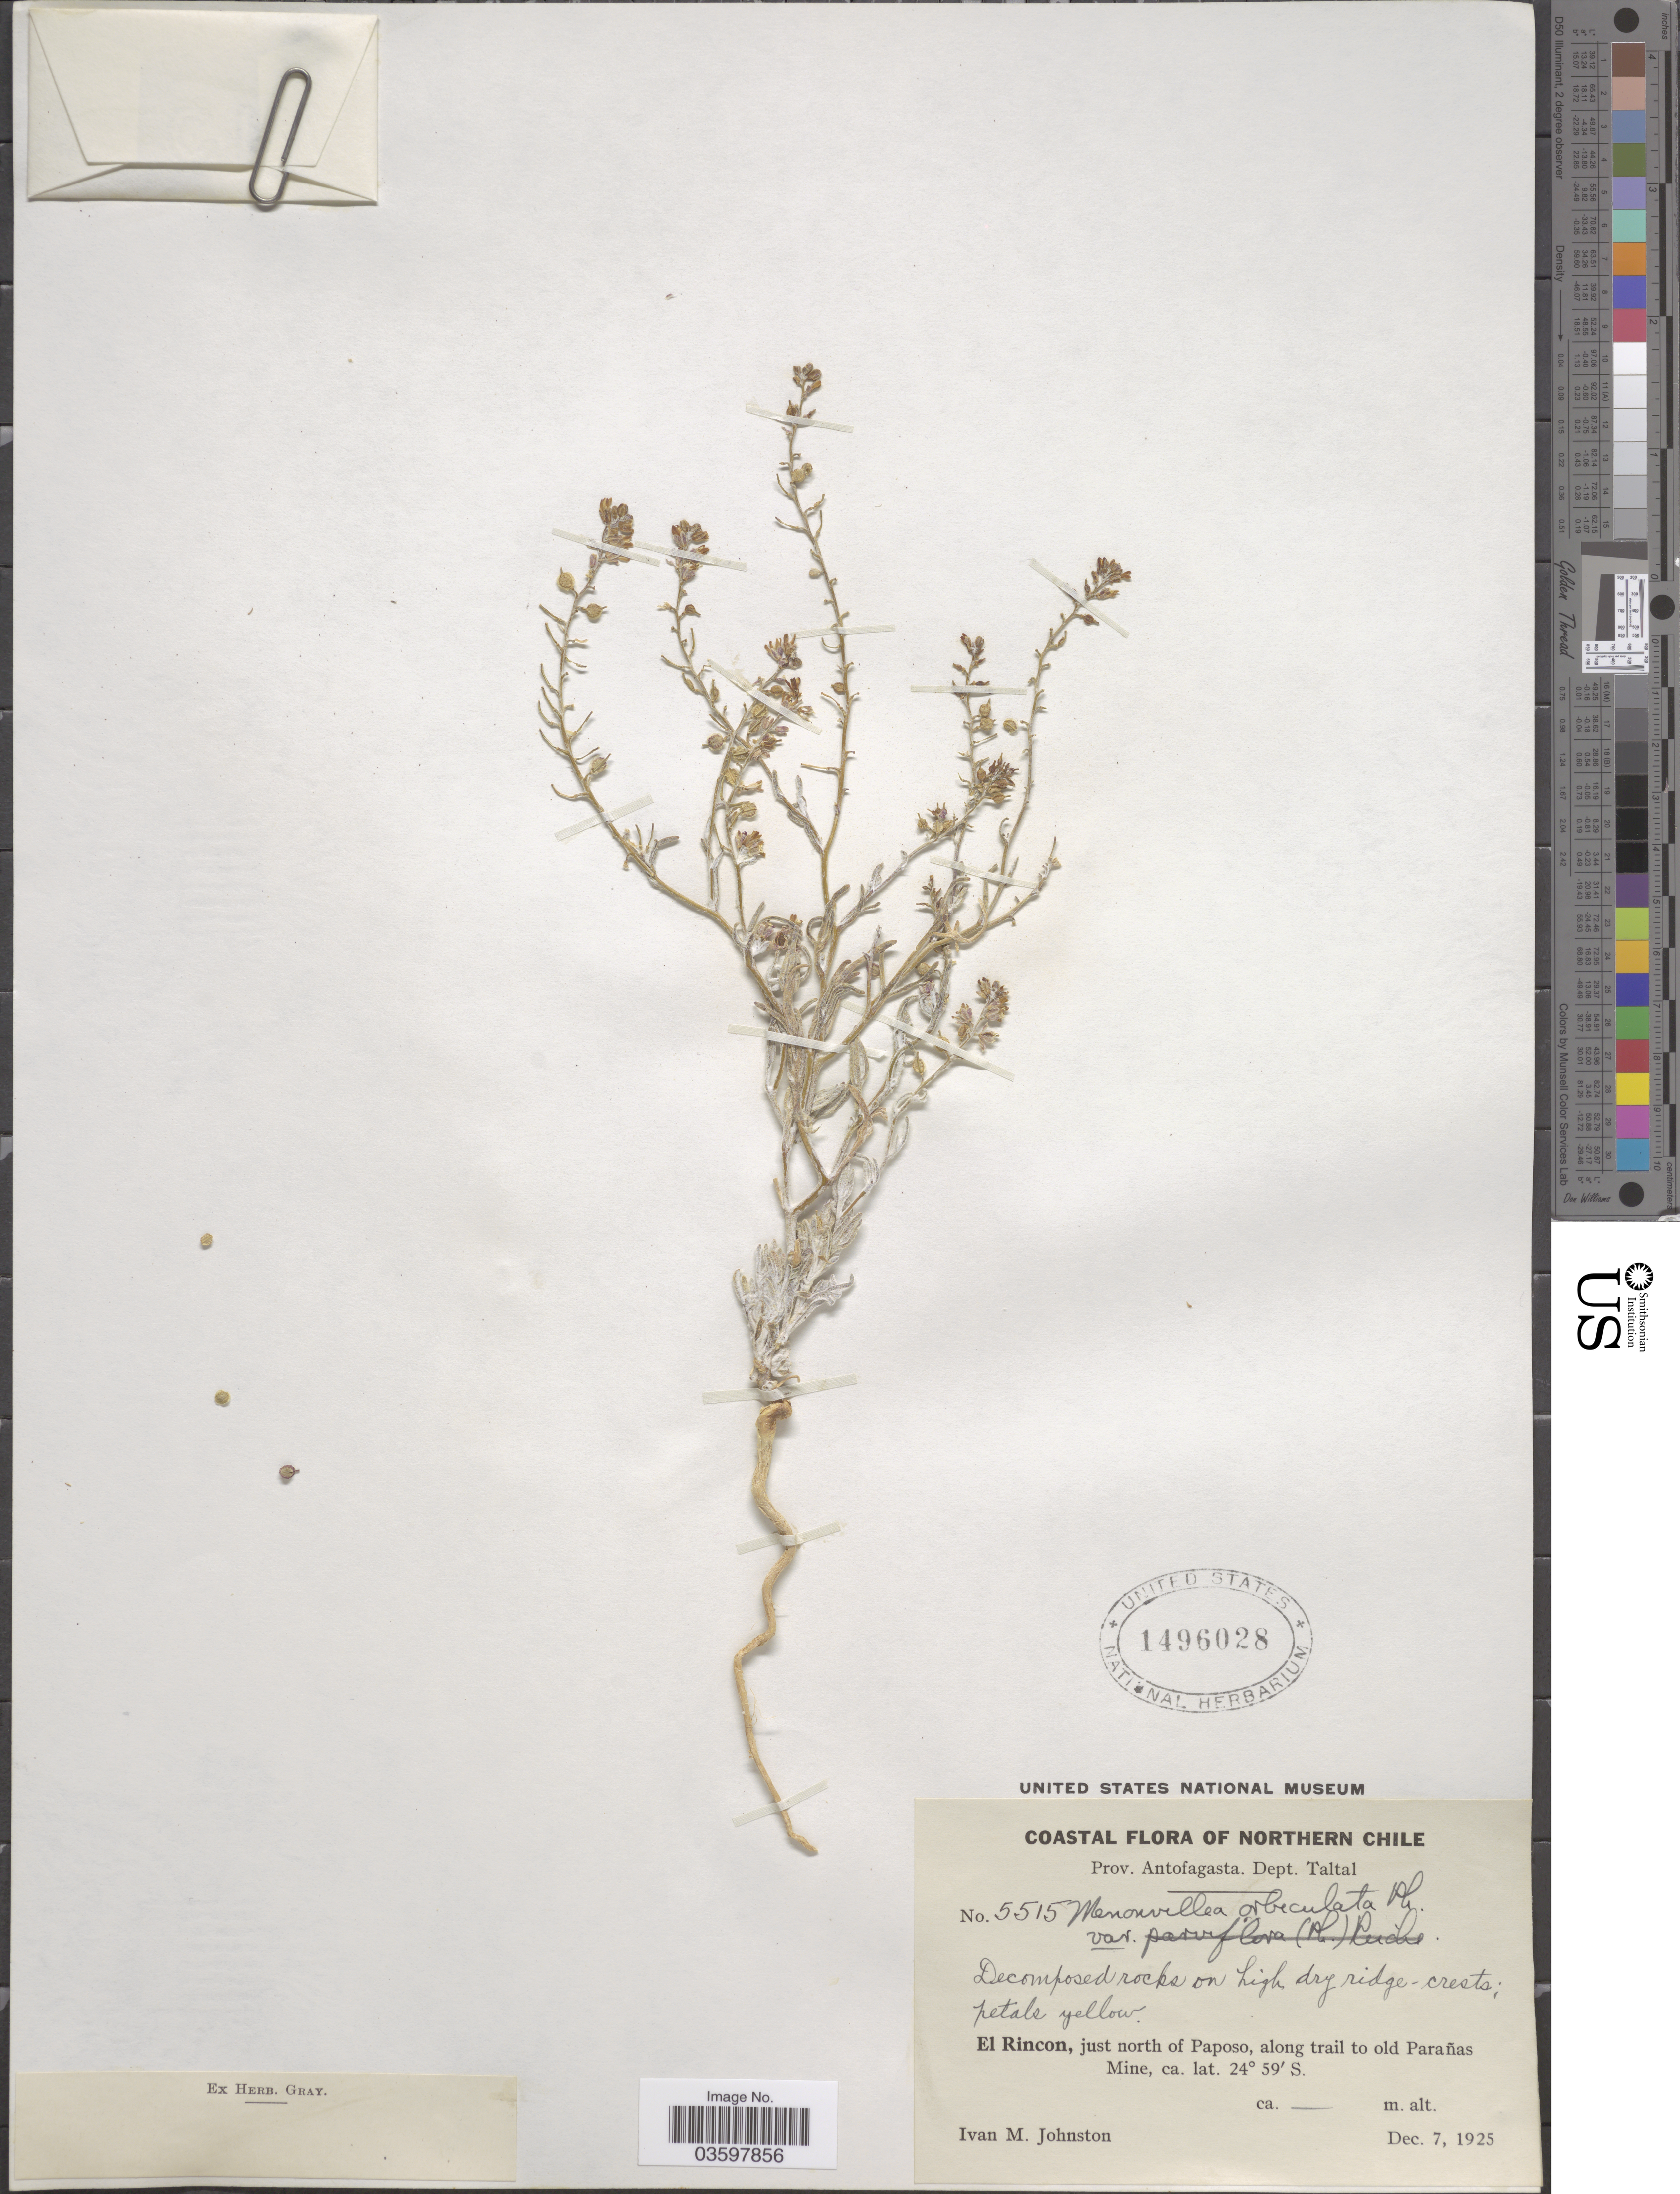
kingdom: Plantae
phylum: Tracheophyta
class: Magnoliopsida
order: Brassicales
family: Brassicaceae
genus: Menonvillea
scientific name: Menonvillea orbiculata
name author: Phil.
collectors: I.M. Johnston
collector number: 5515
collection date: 1925-12-07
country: Chile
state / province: Antofagasta (II)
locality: Northern Chile. Dept. Taltal. El Rincon, just north of Paposo, along trail to old Parañas Mine.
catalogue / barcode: US 1496028